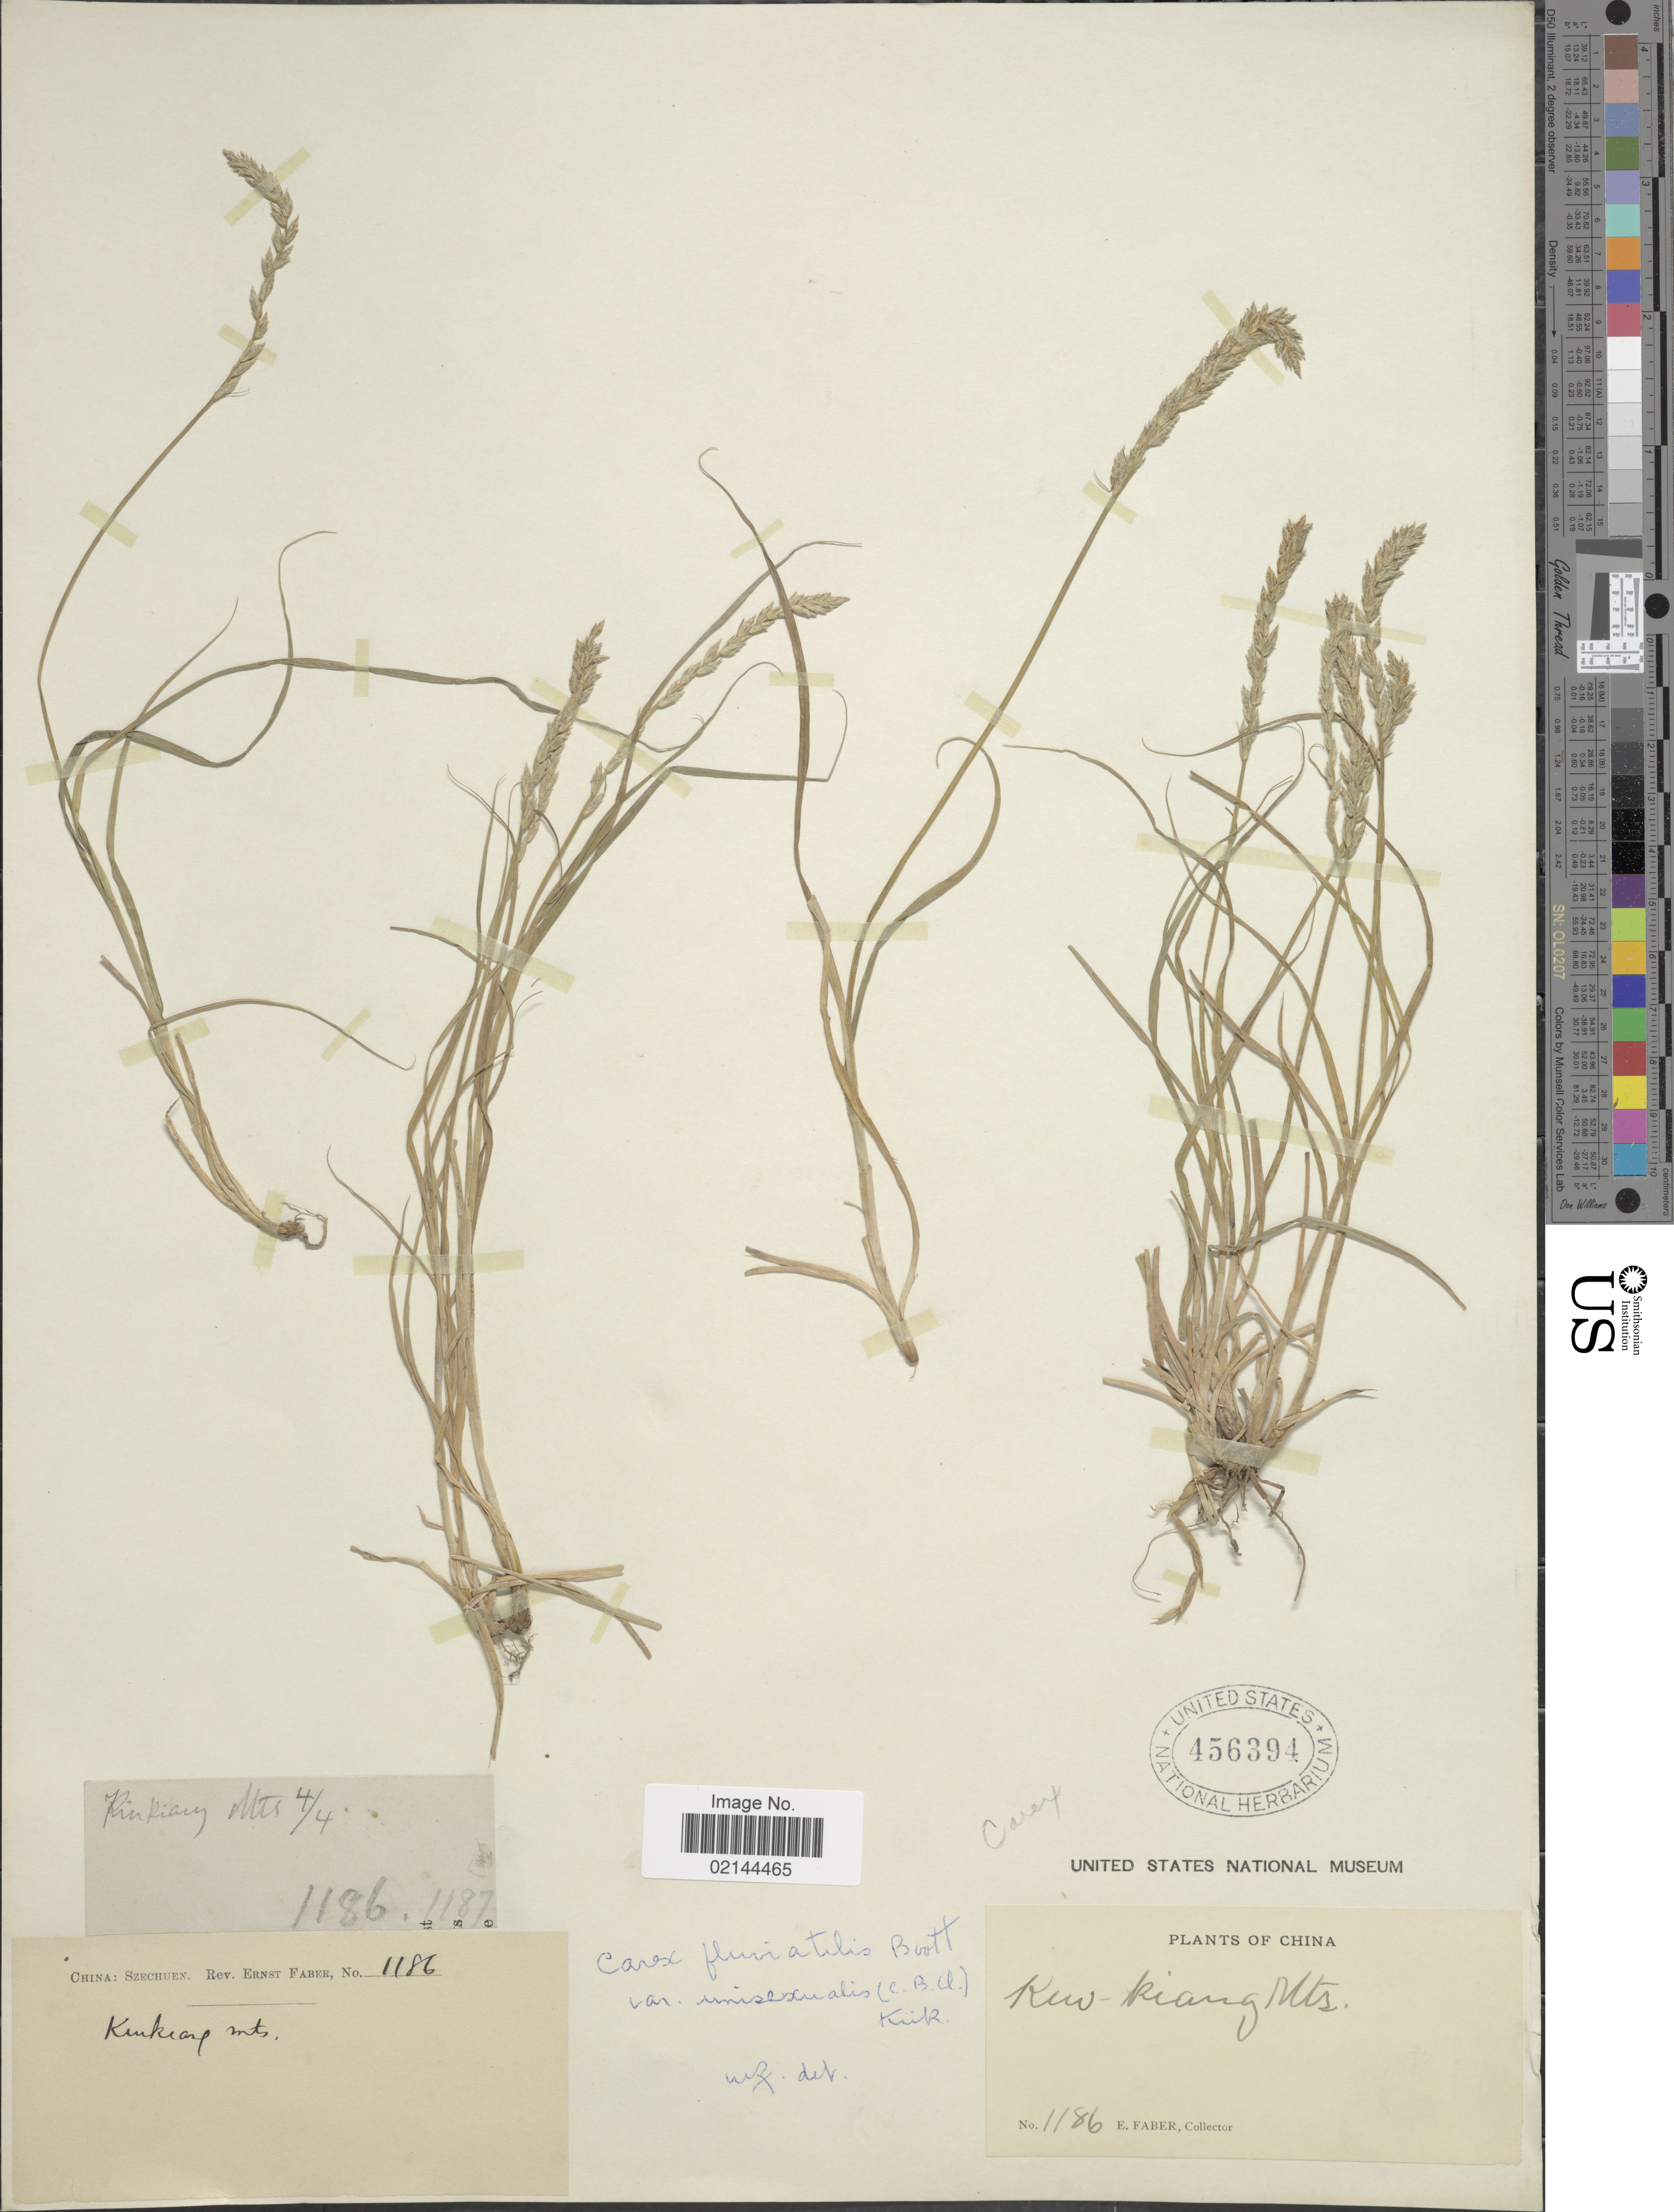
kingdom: Plantae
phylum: Tracheophyta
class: Liliopsida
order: Poales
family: Cyperaceae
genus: Carex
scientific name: Carex fluviatilis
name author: Boott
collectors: E. Faber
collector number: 1186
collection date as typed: Transcribed d/m/y: /4/4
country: China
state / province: Sichuan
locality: Kinkiang Mts. Szechuen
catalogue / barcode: US 456394